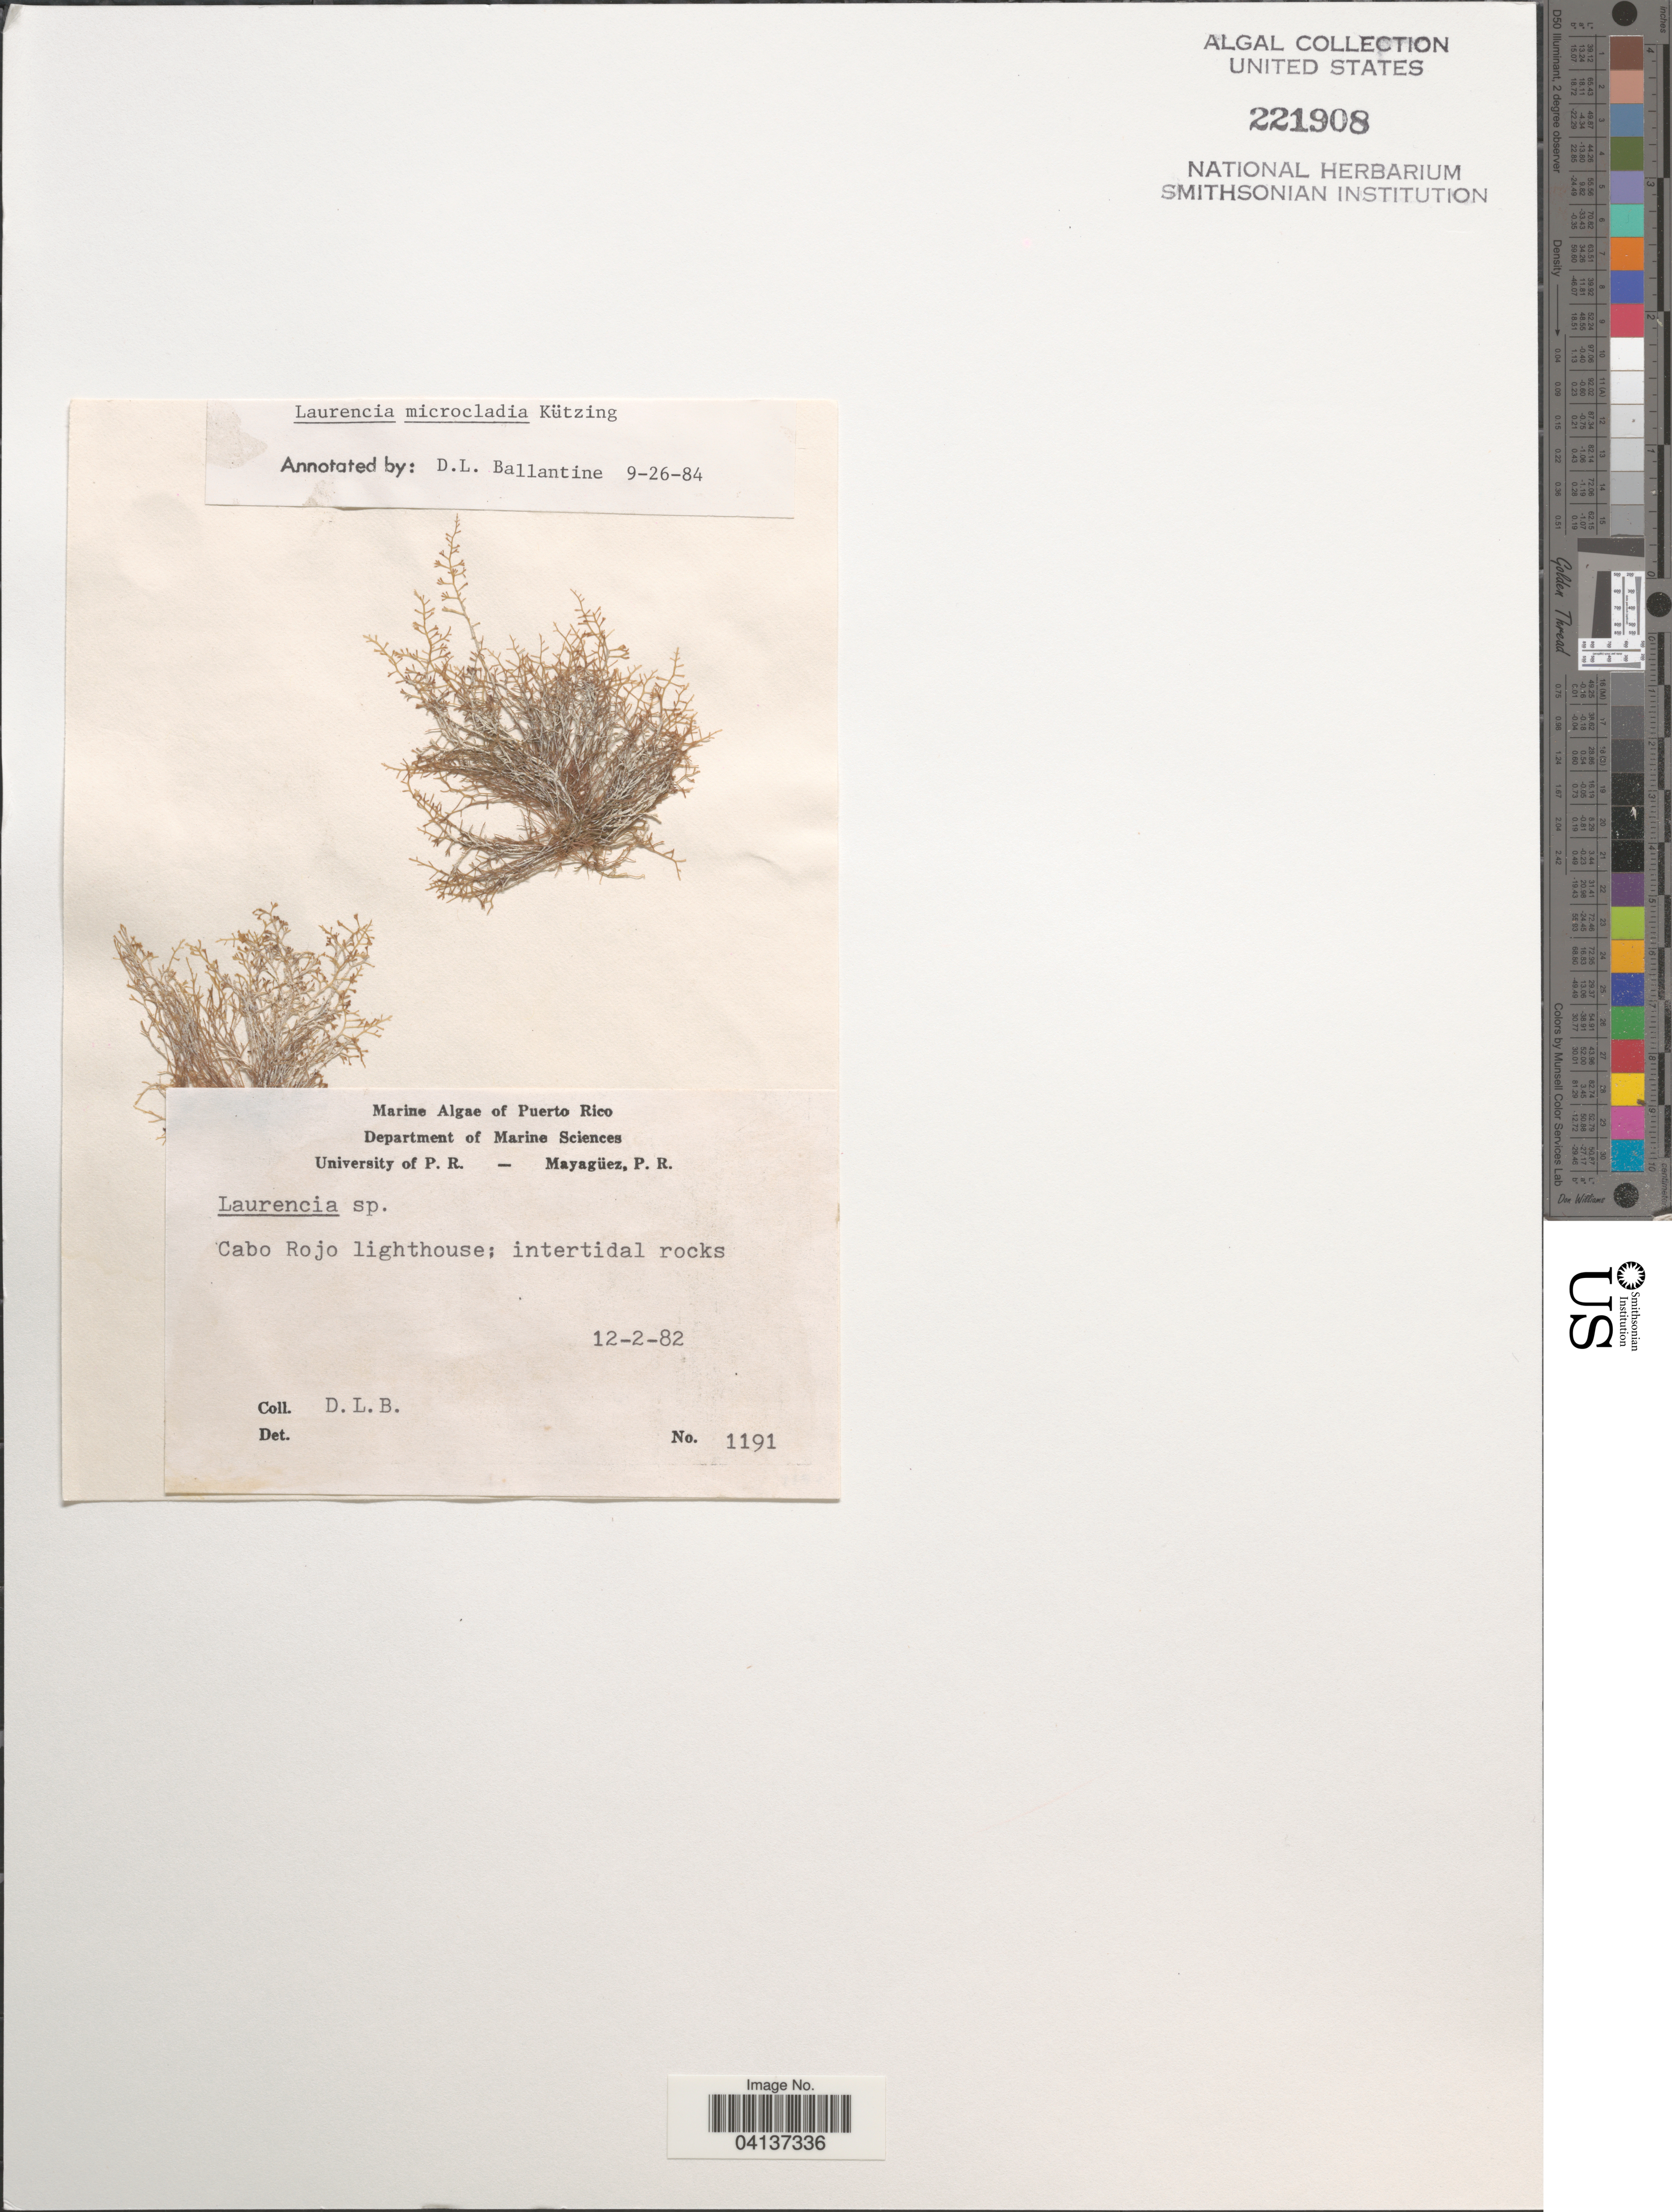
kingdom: Plantae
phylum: Rhodophyta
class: Florideophyceae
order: Ceramiales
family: Rhodomelaceae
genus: Laurencia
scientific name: Laurencia microcladia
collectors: D. L. B.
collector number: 1191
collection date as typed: Transcribed d/m/y: 2/12/82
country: Puerto Rico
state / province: Çabo Rojo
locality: Cabo Rojo lighthouse.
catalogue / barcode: US 221908